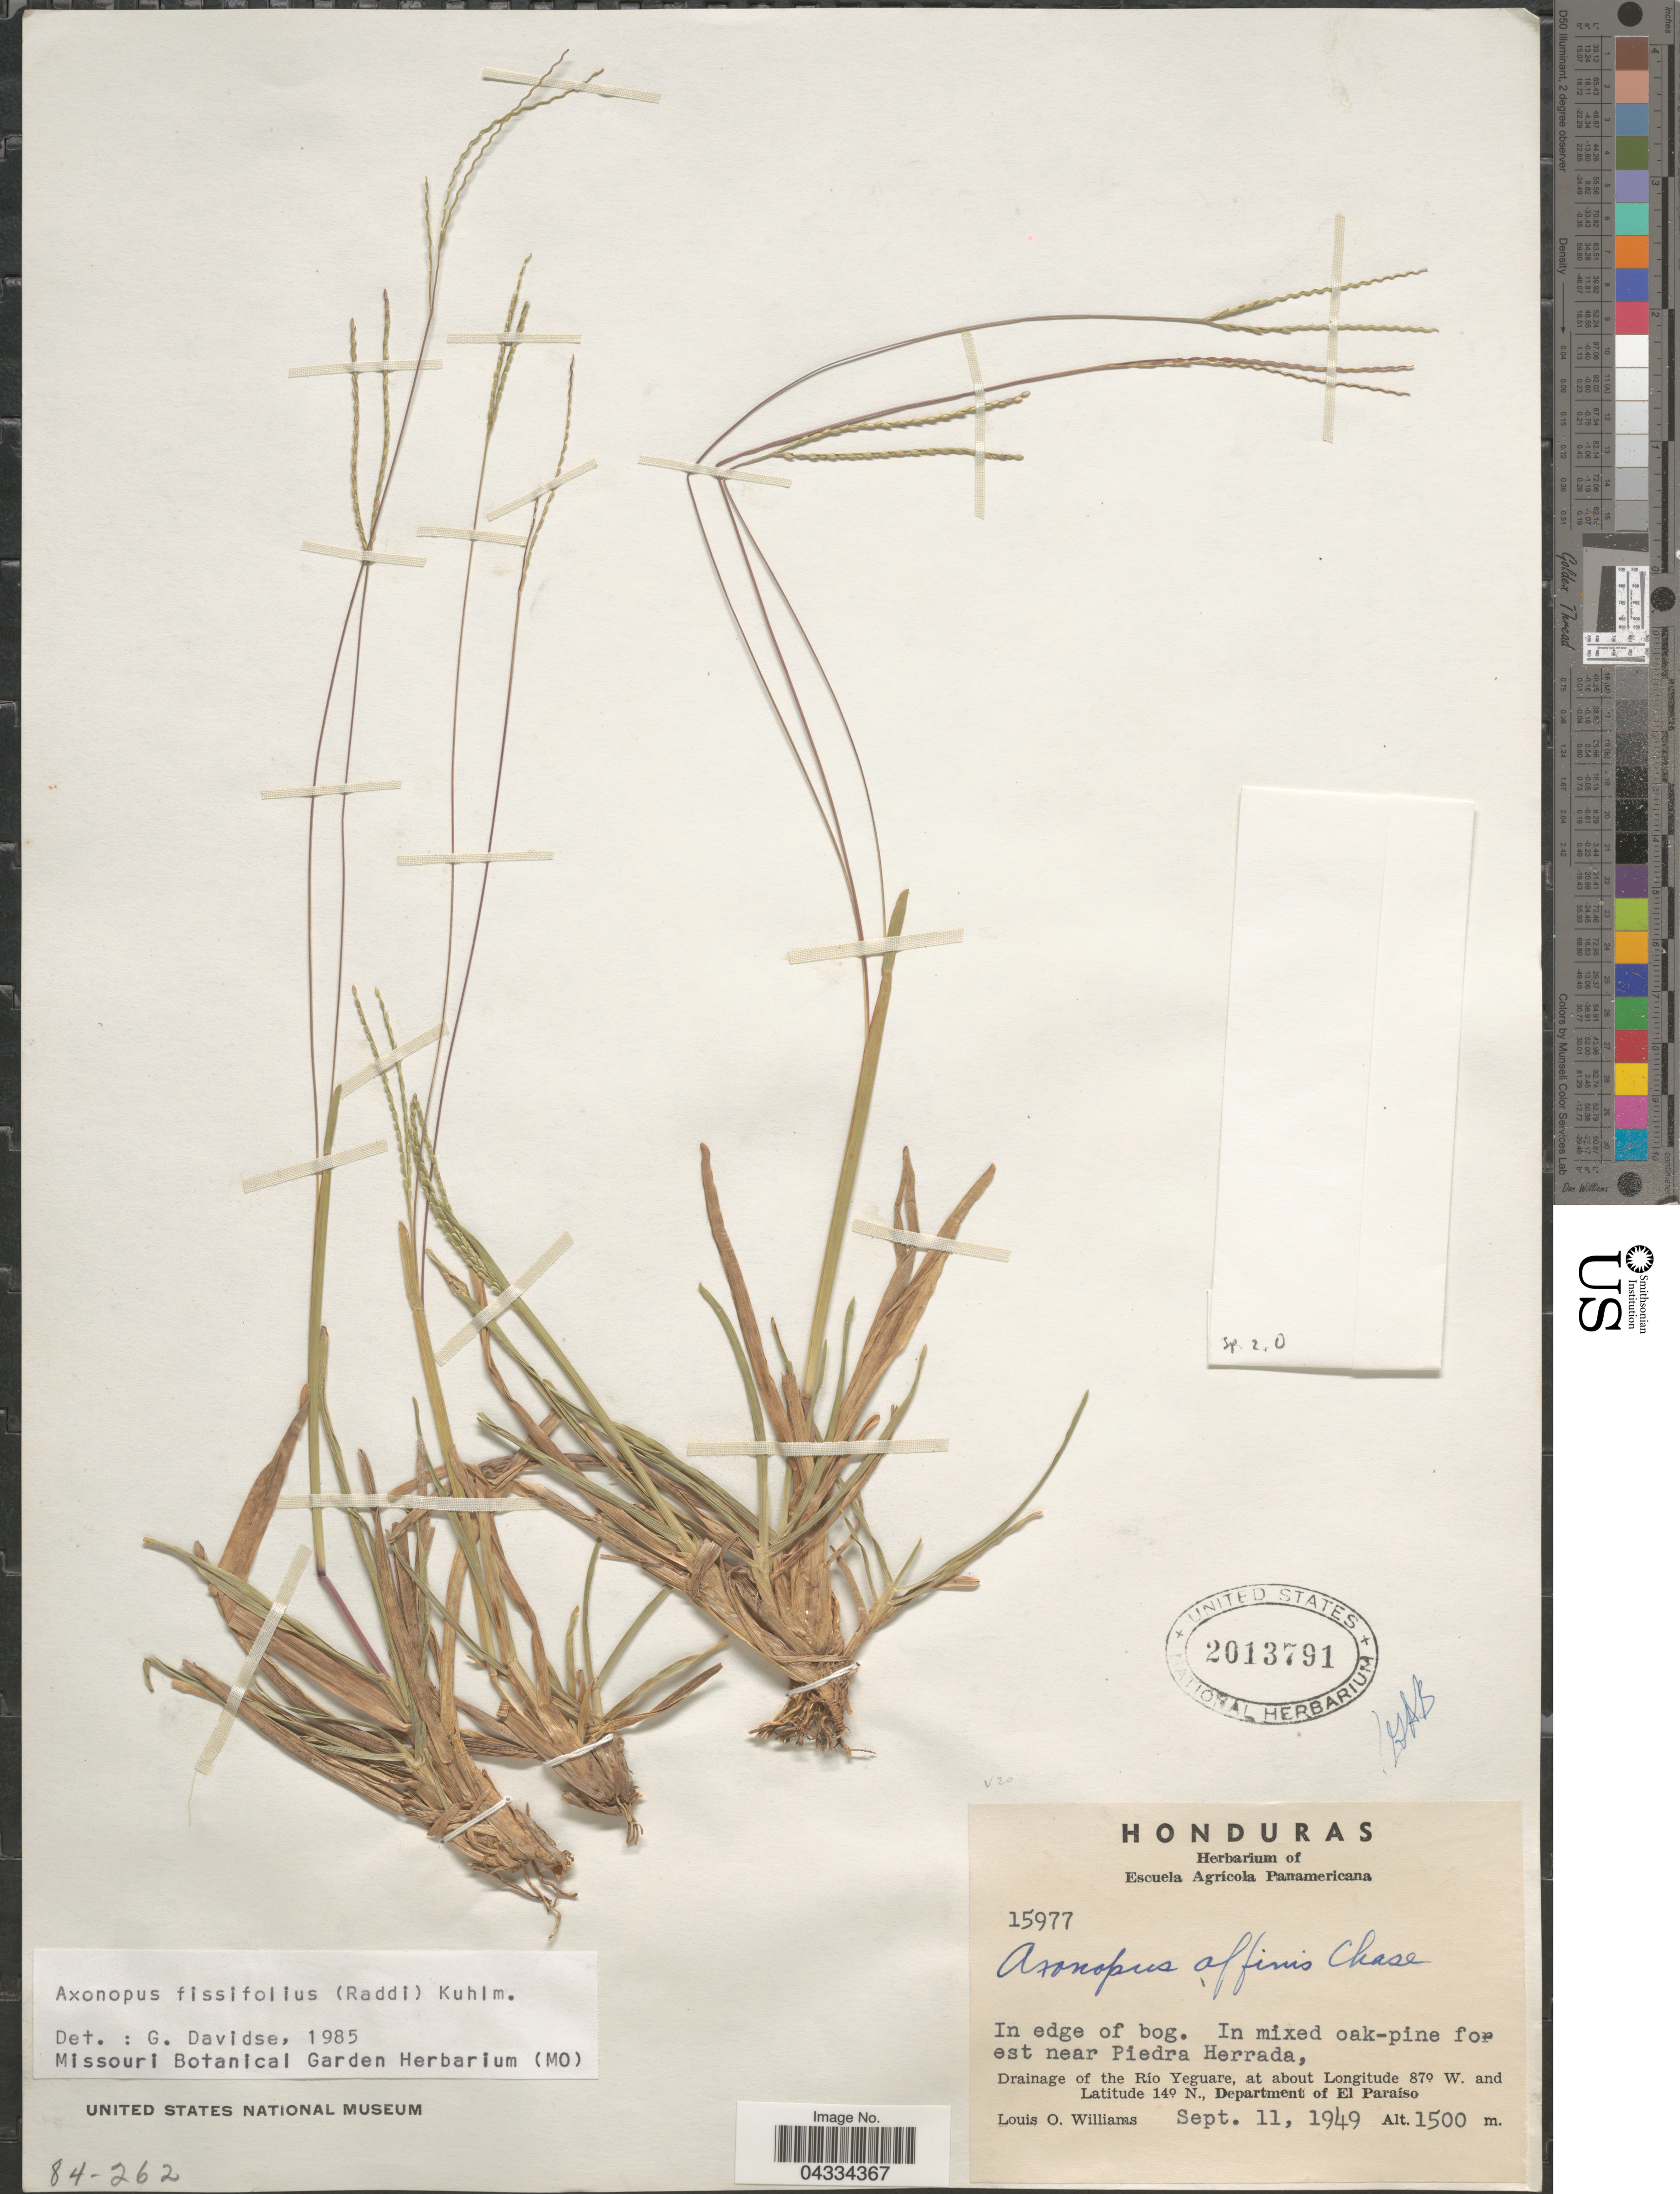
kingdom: Plantae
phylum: Tracheophyta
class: Liliopsida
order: Poales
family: Poaceae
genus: Axonopus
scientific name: Axonopus fissifolius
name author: (Raddi) Kuhlm.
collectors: L. O. Williams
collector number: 15977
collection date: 1949-09-11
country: Honduras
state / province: El Paraiso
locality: In mixed oak-pine forest near Piedra Herrada. Drainage of the Río Yeguare, Department of El Paraíso.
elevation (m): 1500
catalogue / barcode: US 2013791